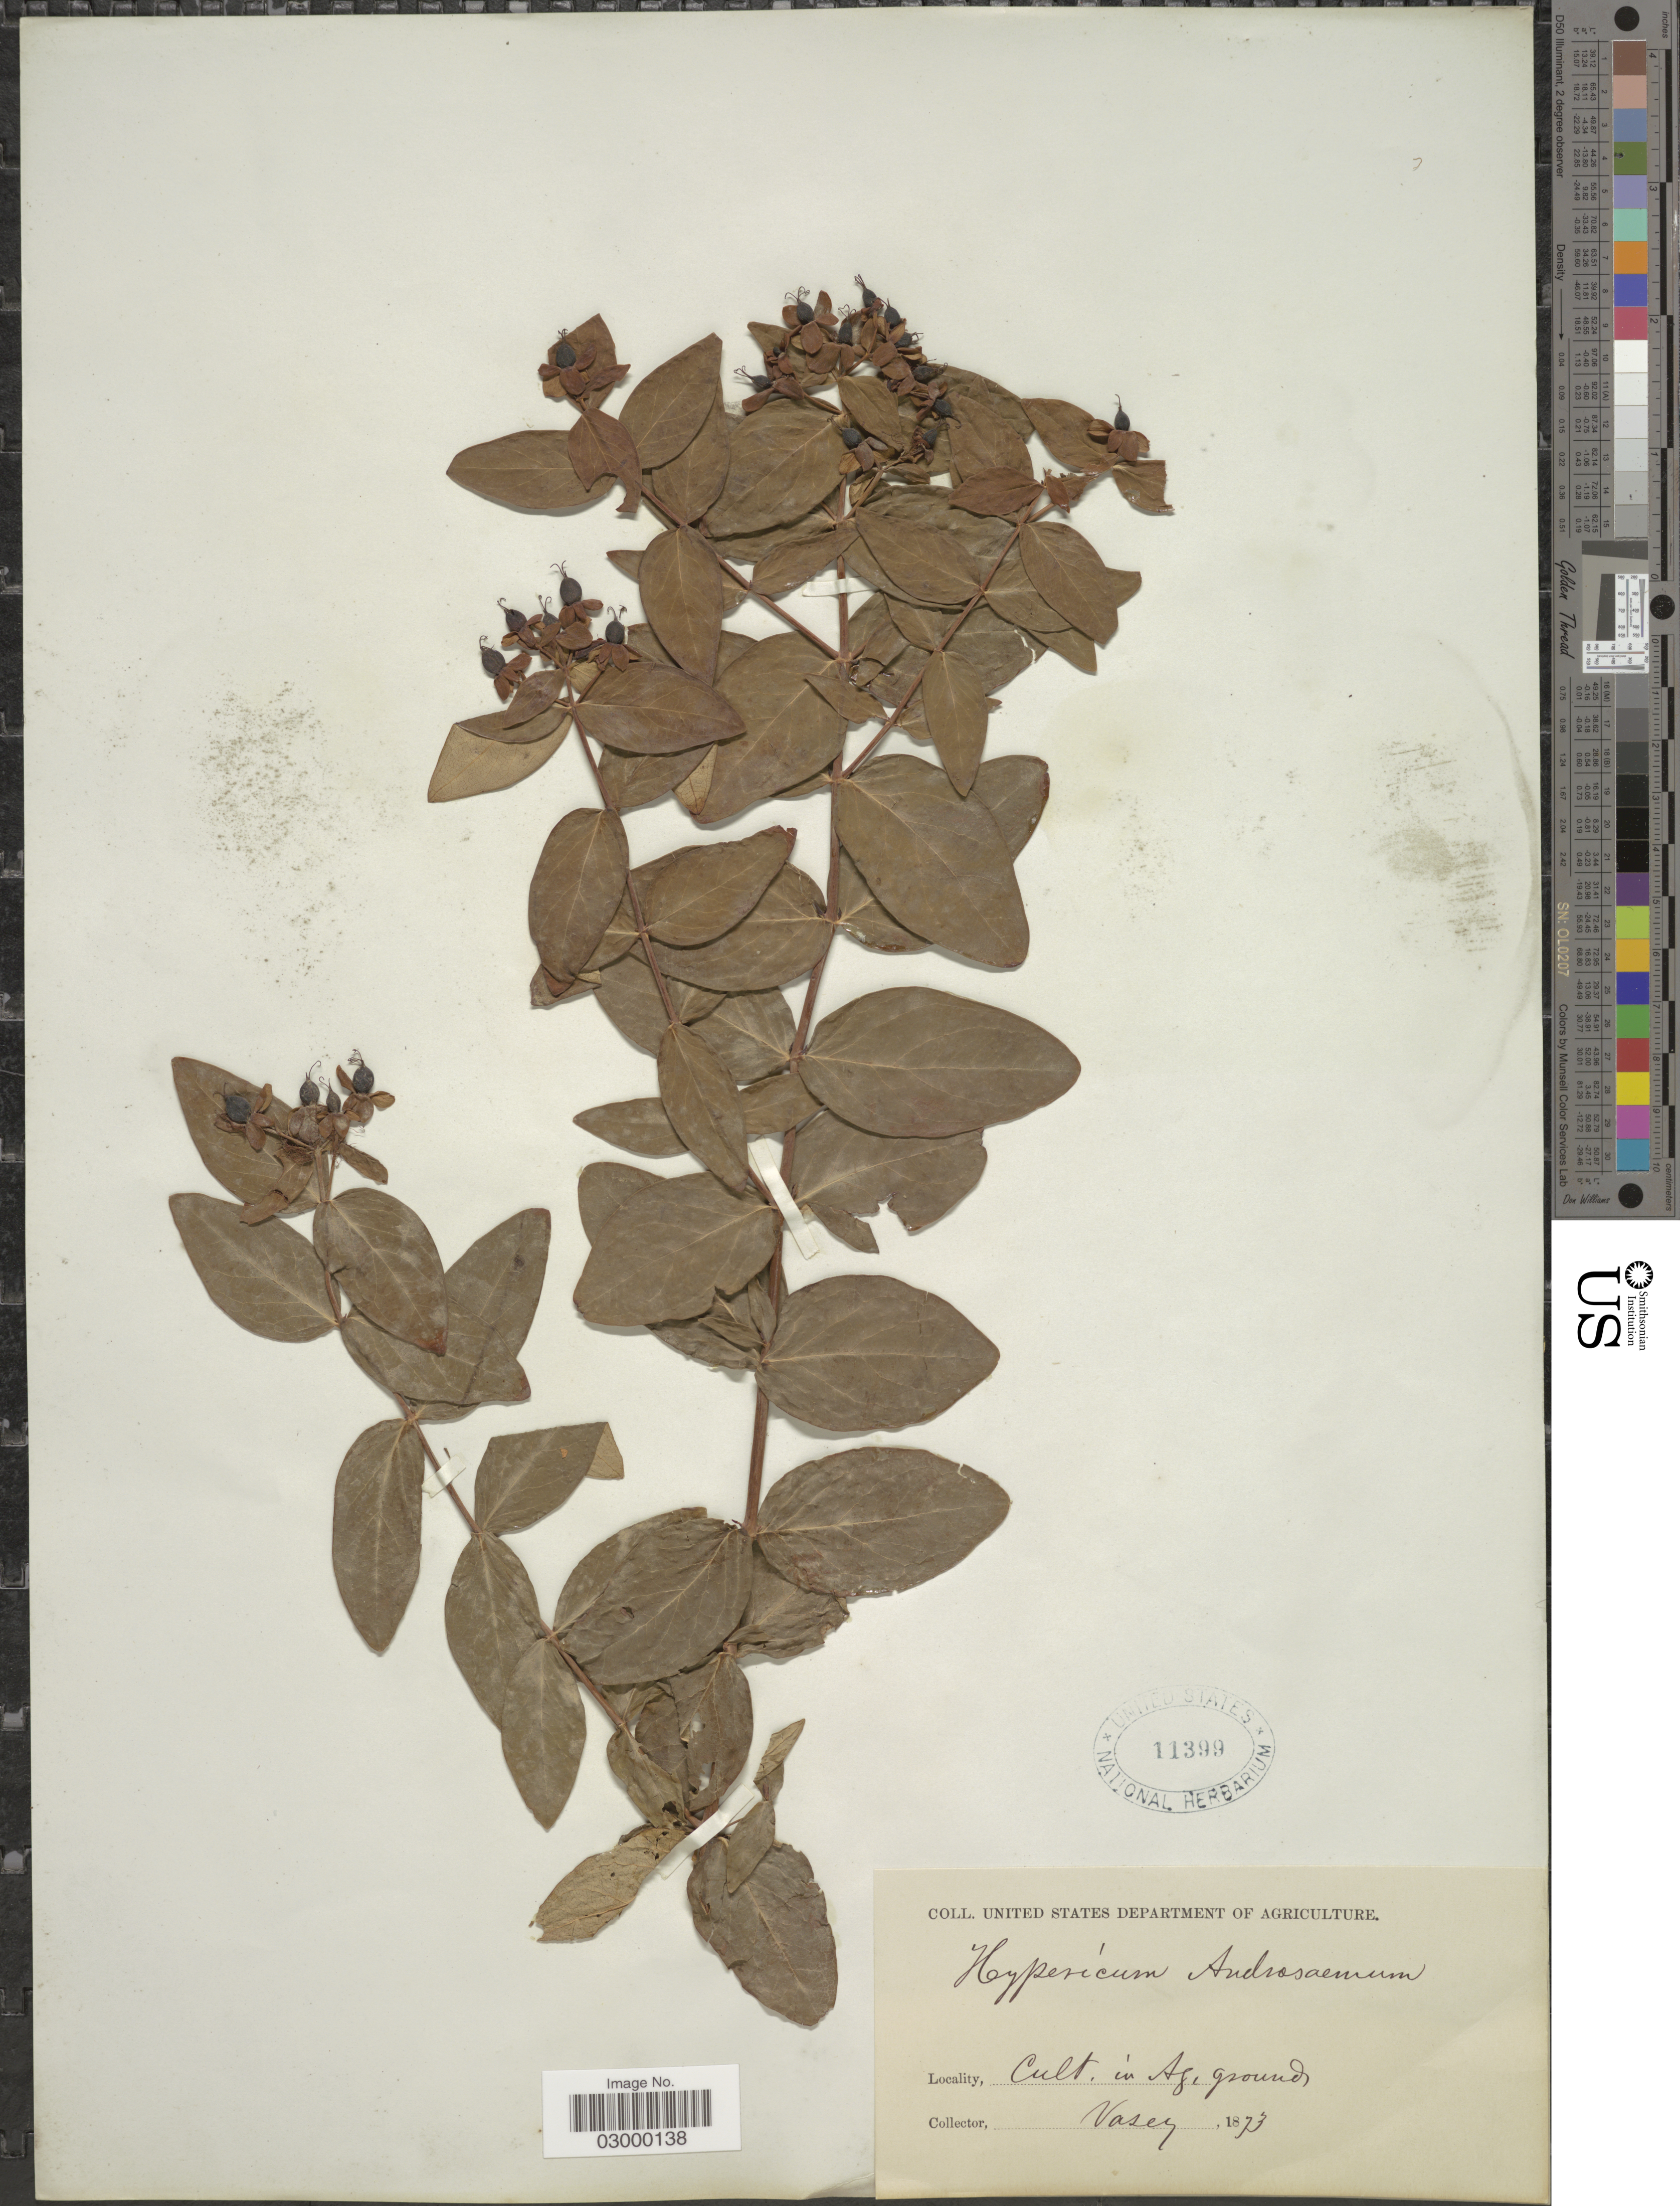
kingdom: Plantae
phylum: Tracheophyta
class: Magnoliopsida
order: Malpighiales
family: Hypericaceae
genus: Hypericum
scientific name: Hypericum androsaemum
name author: L.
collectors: Vasey, --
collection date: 1873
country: United States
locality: Cult. in Ag. grounds.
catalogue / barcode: US 11399